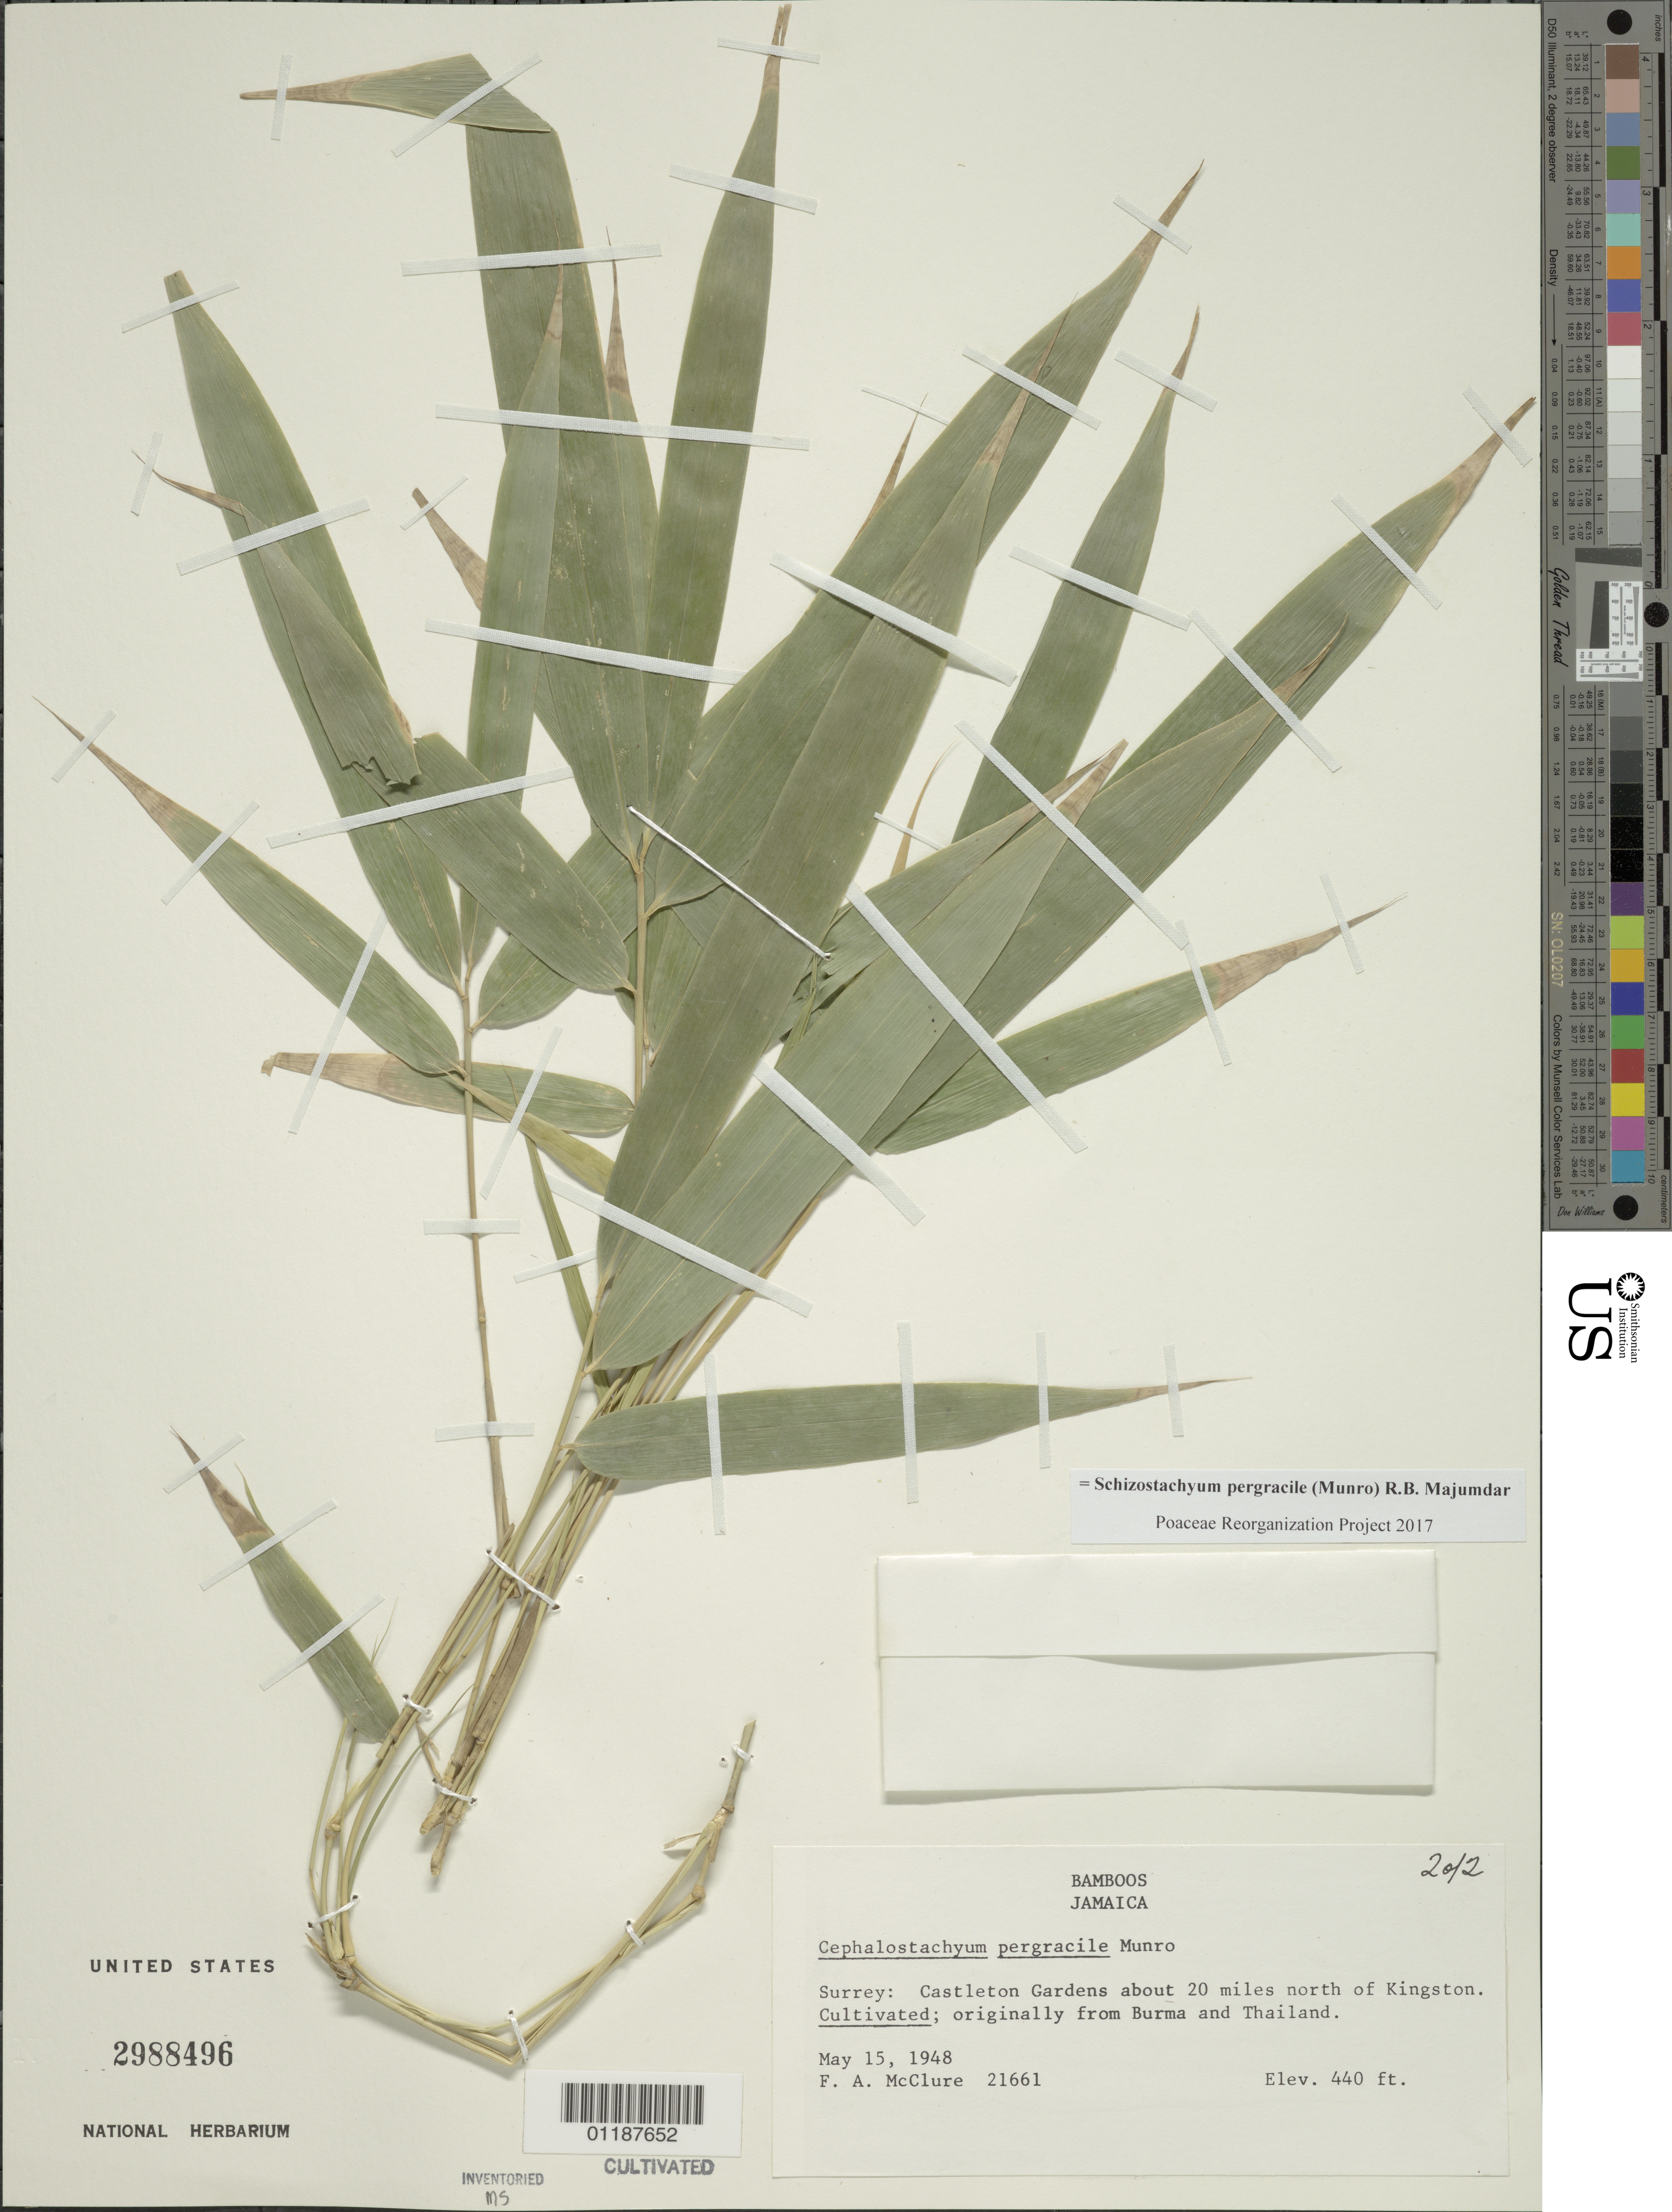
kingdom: Plantae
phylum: Tracheophyta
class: Liliopsida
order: Poales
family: Poaceae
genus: Schizostachyum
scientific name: Schizostachyum pergracile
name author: (Munro) R.B. Majumdar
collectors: F. A. McClure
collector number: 21661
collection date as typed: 15 May 1948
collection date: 1948-05-15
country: Jamaica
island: Greater Antilles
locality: Castleton gardens-kingston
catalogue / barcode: US 2988496